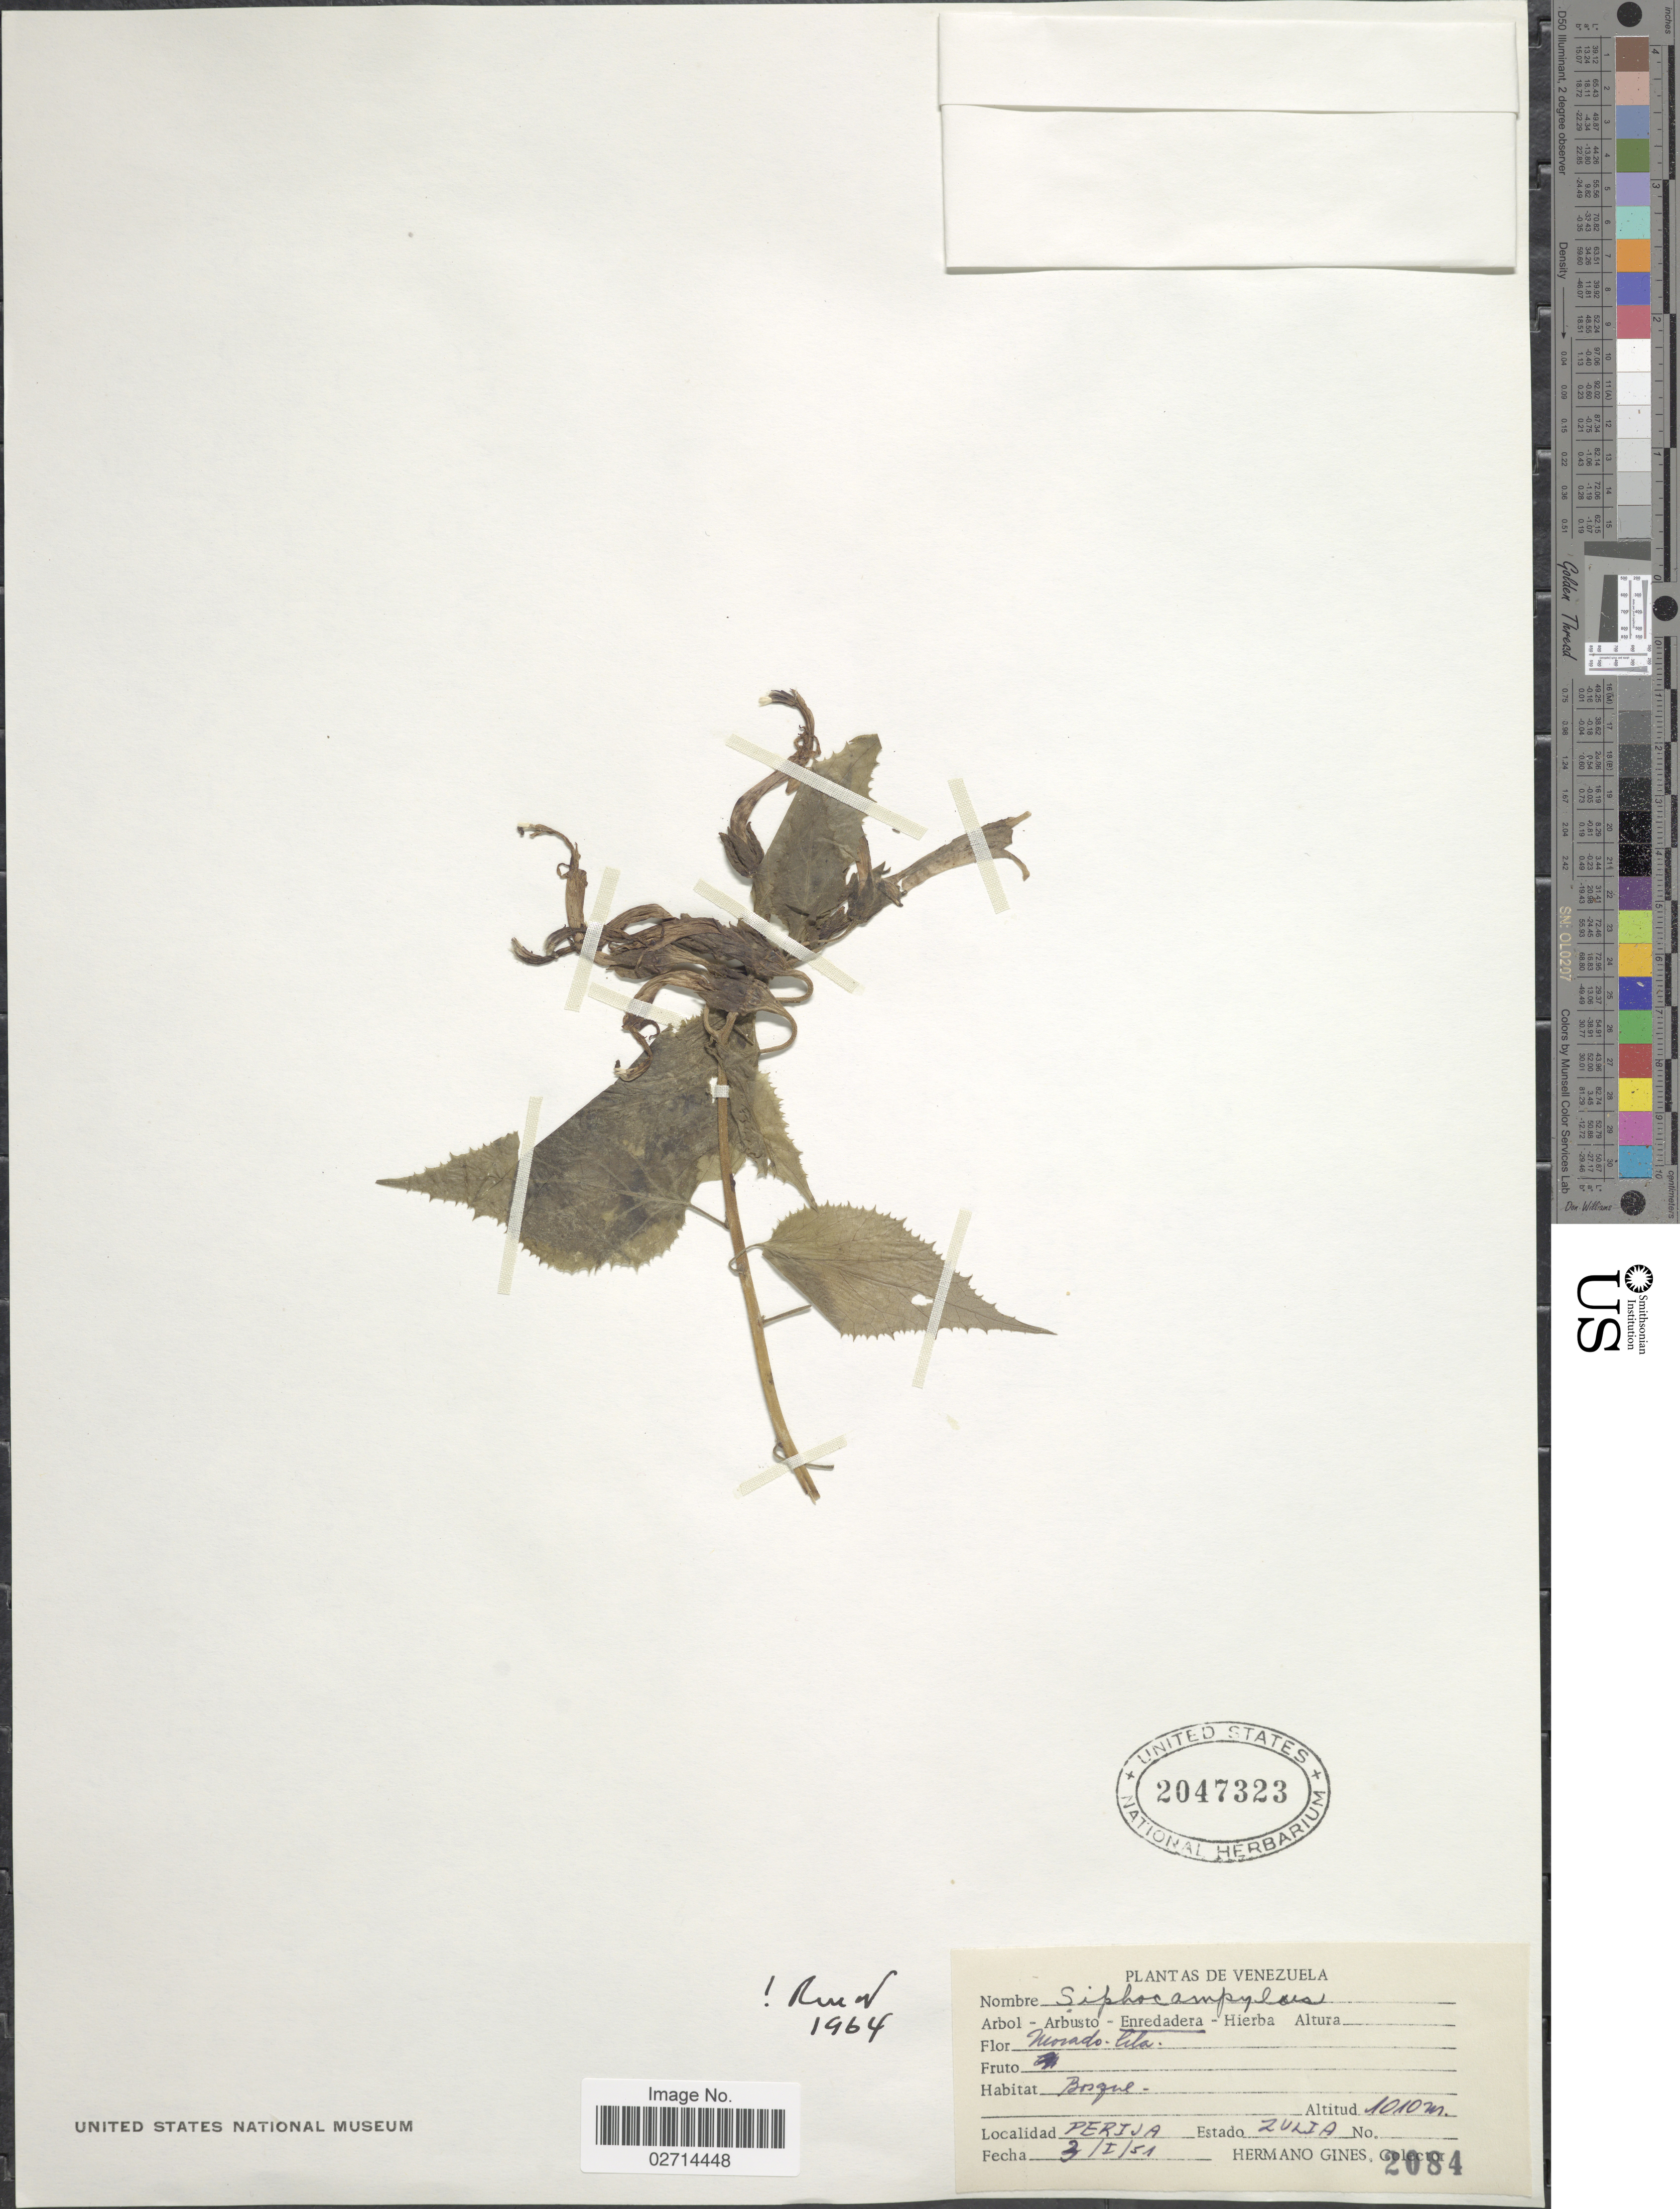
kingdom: Plantae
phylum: Tracheophyta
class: Magnoliopsida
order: Asterales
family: Campanulaceae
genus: Siphocampylus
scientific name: Siphocampylus sp.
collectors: Bro. Gines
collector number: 2084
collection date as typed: Transcribed d/m/y: 3/1/51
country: Venezuela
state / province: Zulia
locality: Perija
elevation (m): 1010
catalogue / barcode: US 2047323